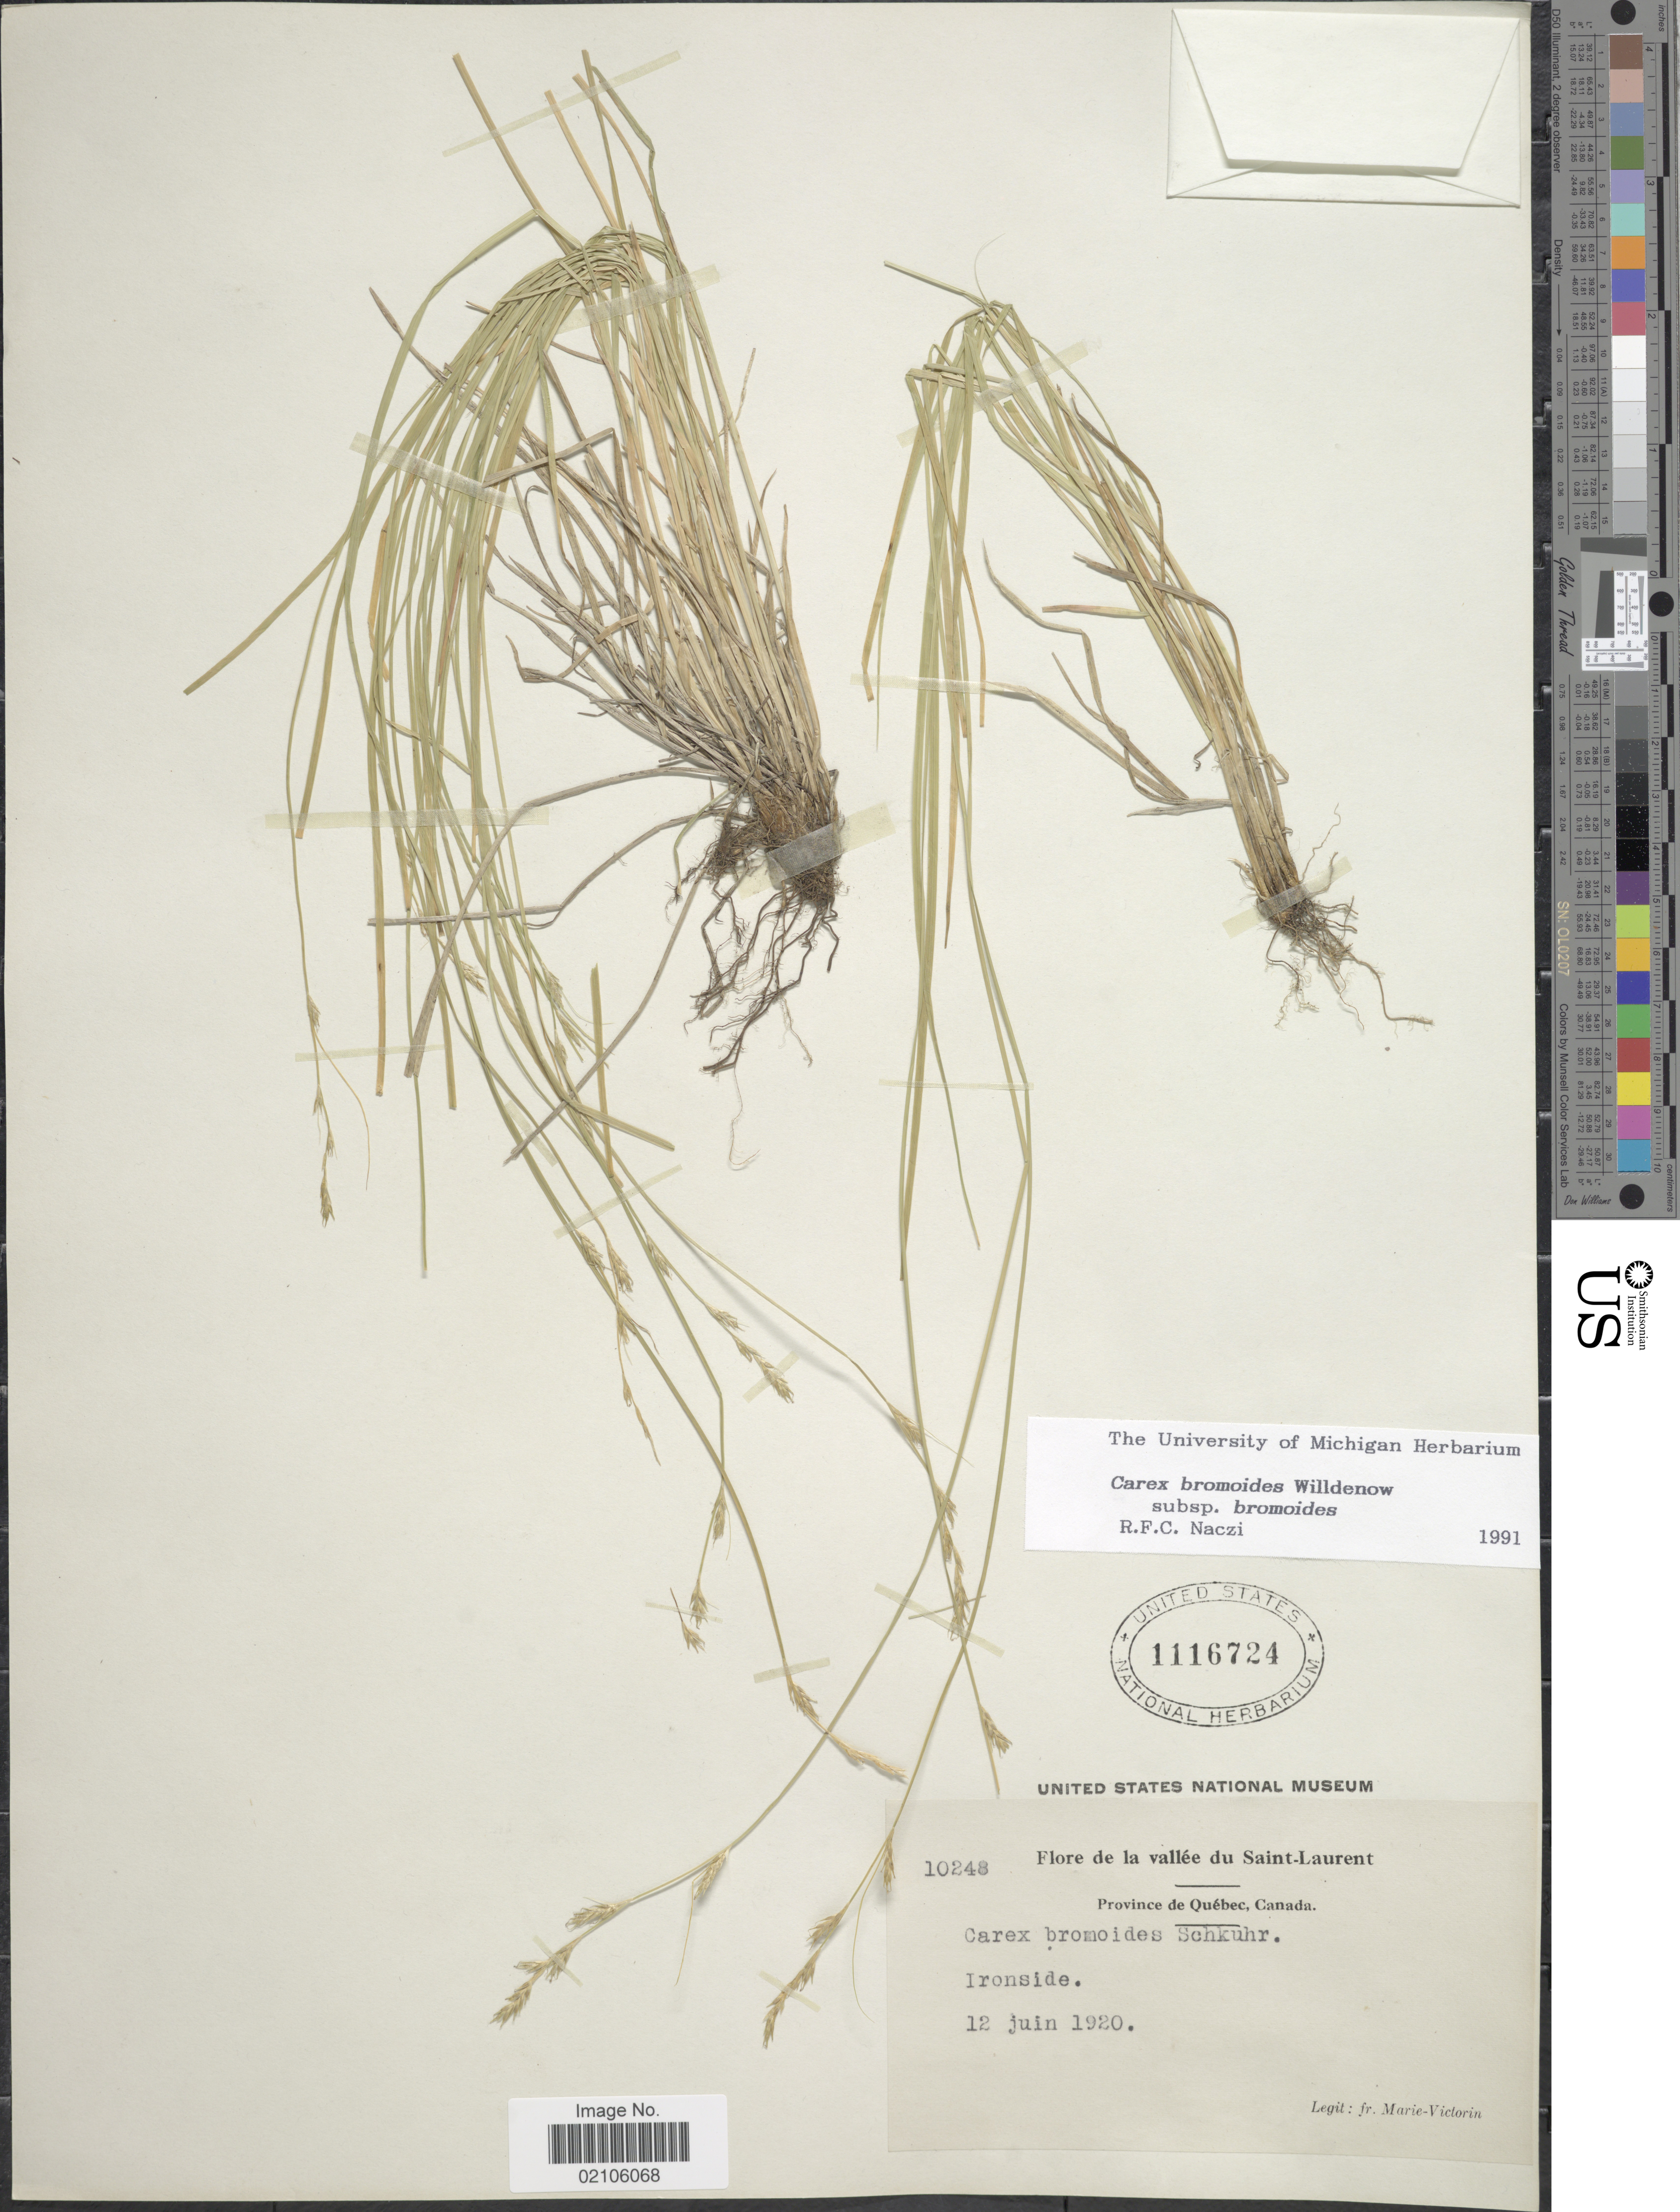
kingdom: Plantae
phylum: Tracheophyta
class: Liliopsida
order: Poales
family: Cyperaceae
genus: Carex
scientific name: Carex bromoides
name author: Willd.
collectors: Fr. Marie-Victorin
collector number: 10248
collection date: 1920-06-12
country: Canada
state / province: Quebec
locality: La vallée du Saint-Laurent, Ironside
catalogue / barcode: US 1116724